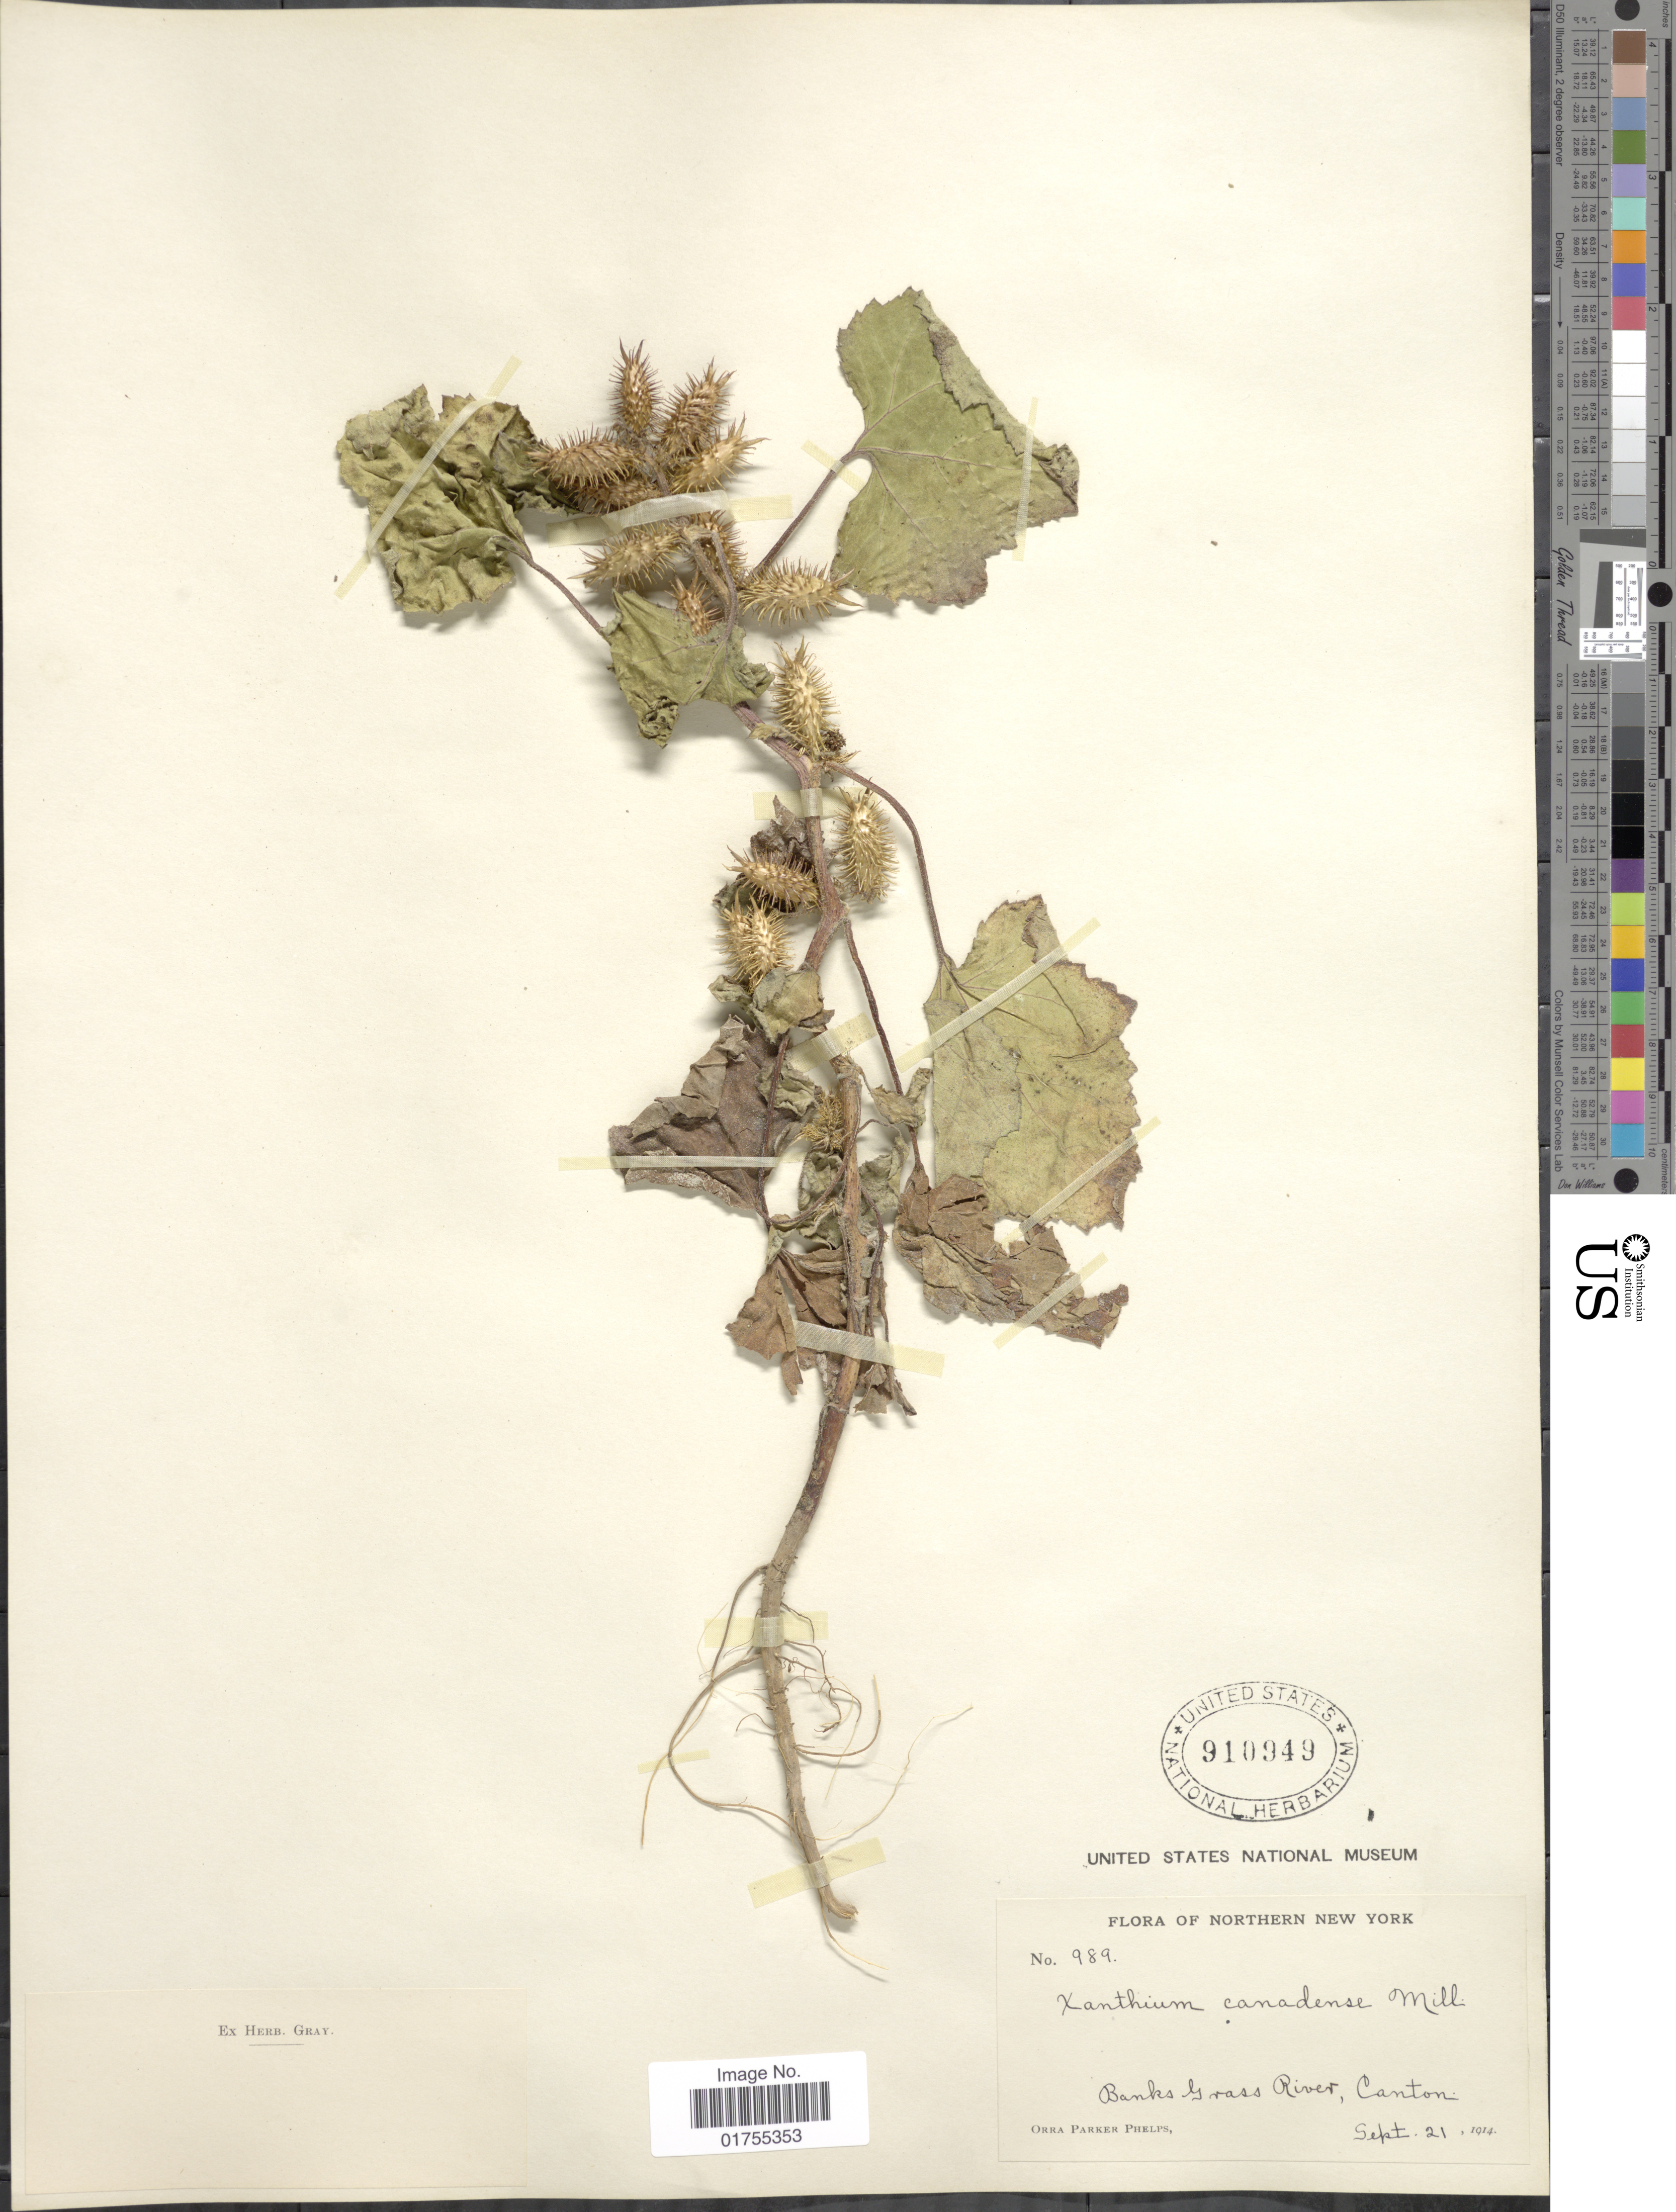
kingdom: Plantae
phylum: Tracheophyta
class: Magnoliopsida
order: Asterales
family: Asteraceae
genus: Xanthium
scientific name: Xanthium strumarium var. glabratum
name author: Mill.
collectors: O. P. Phelps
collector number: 989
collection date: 1914-09-21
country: United States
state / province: New York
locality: Northern New York, Banks Grass River, Canton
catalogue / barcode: US 910949